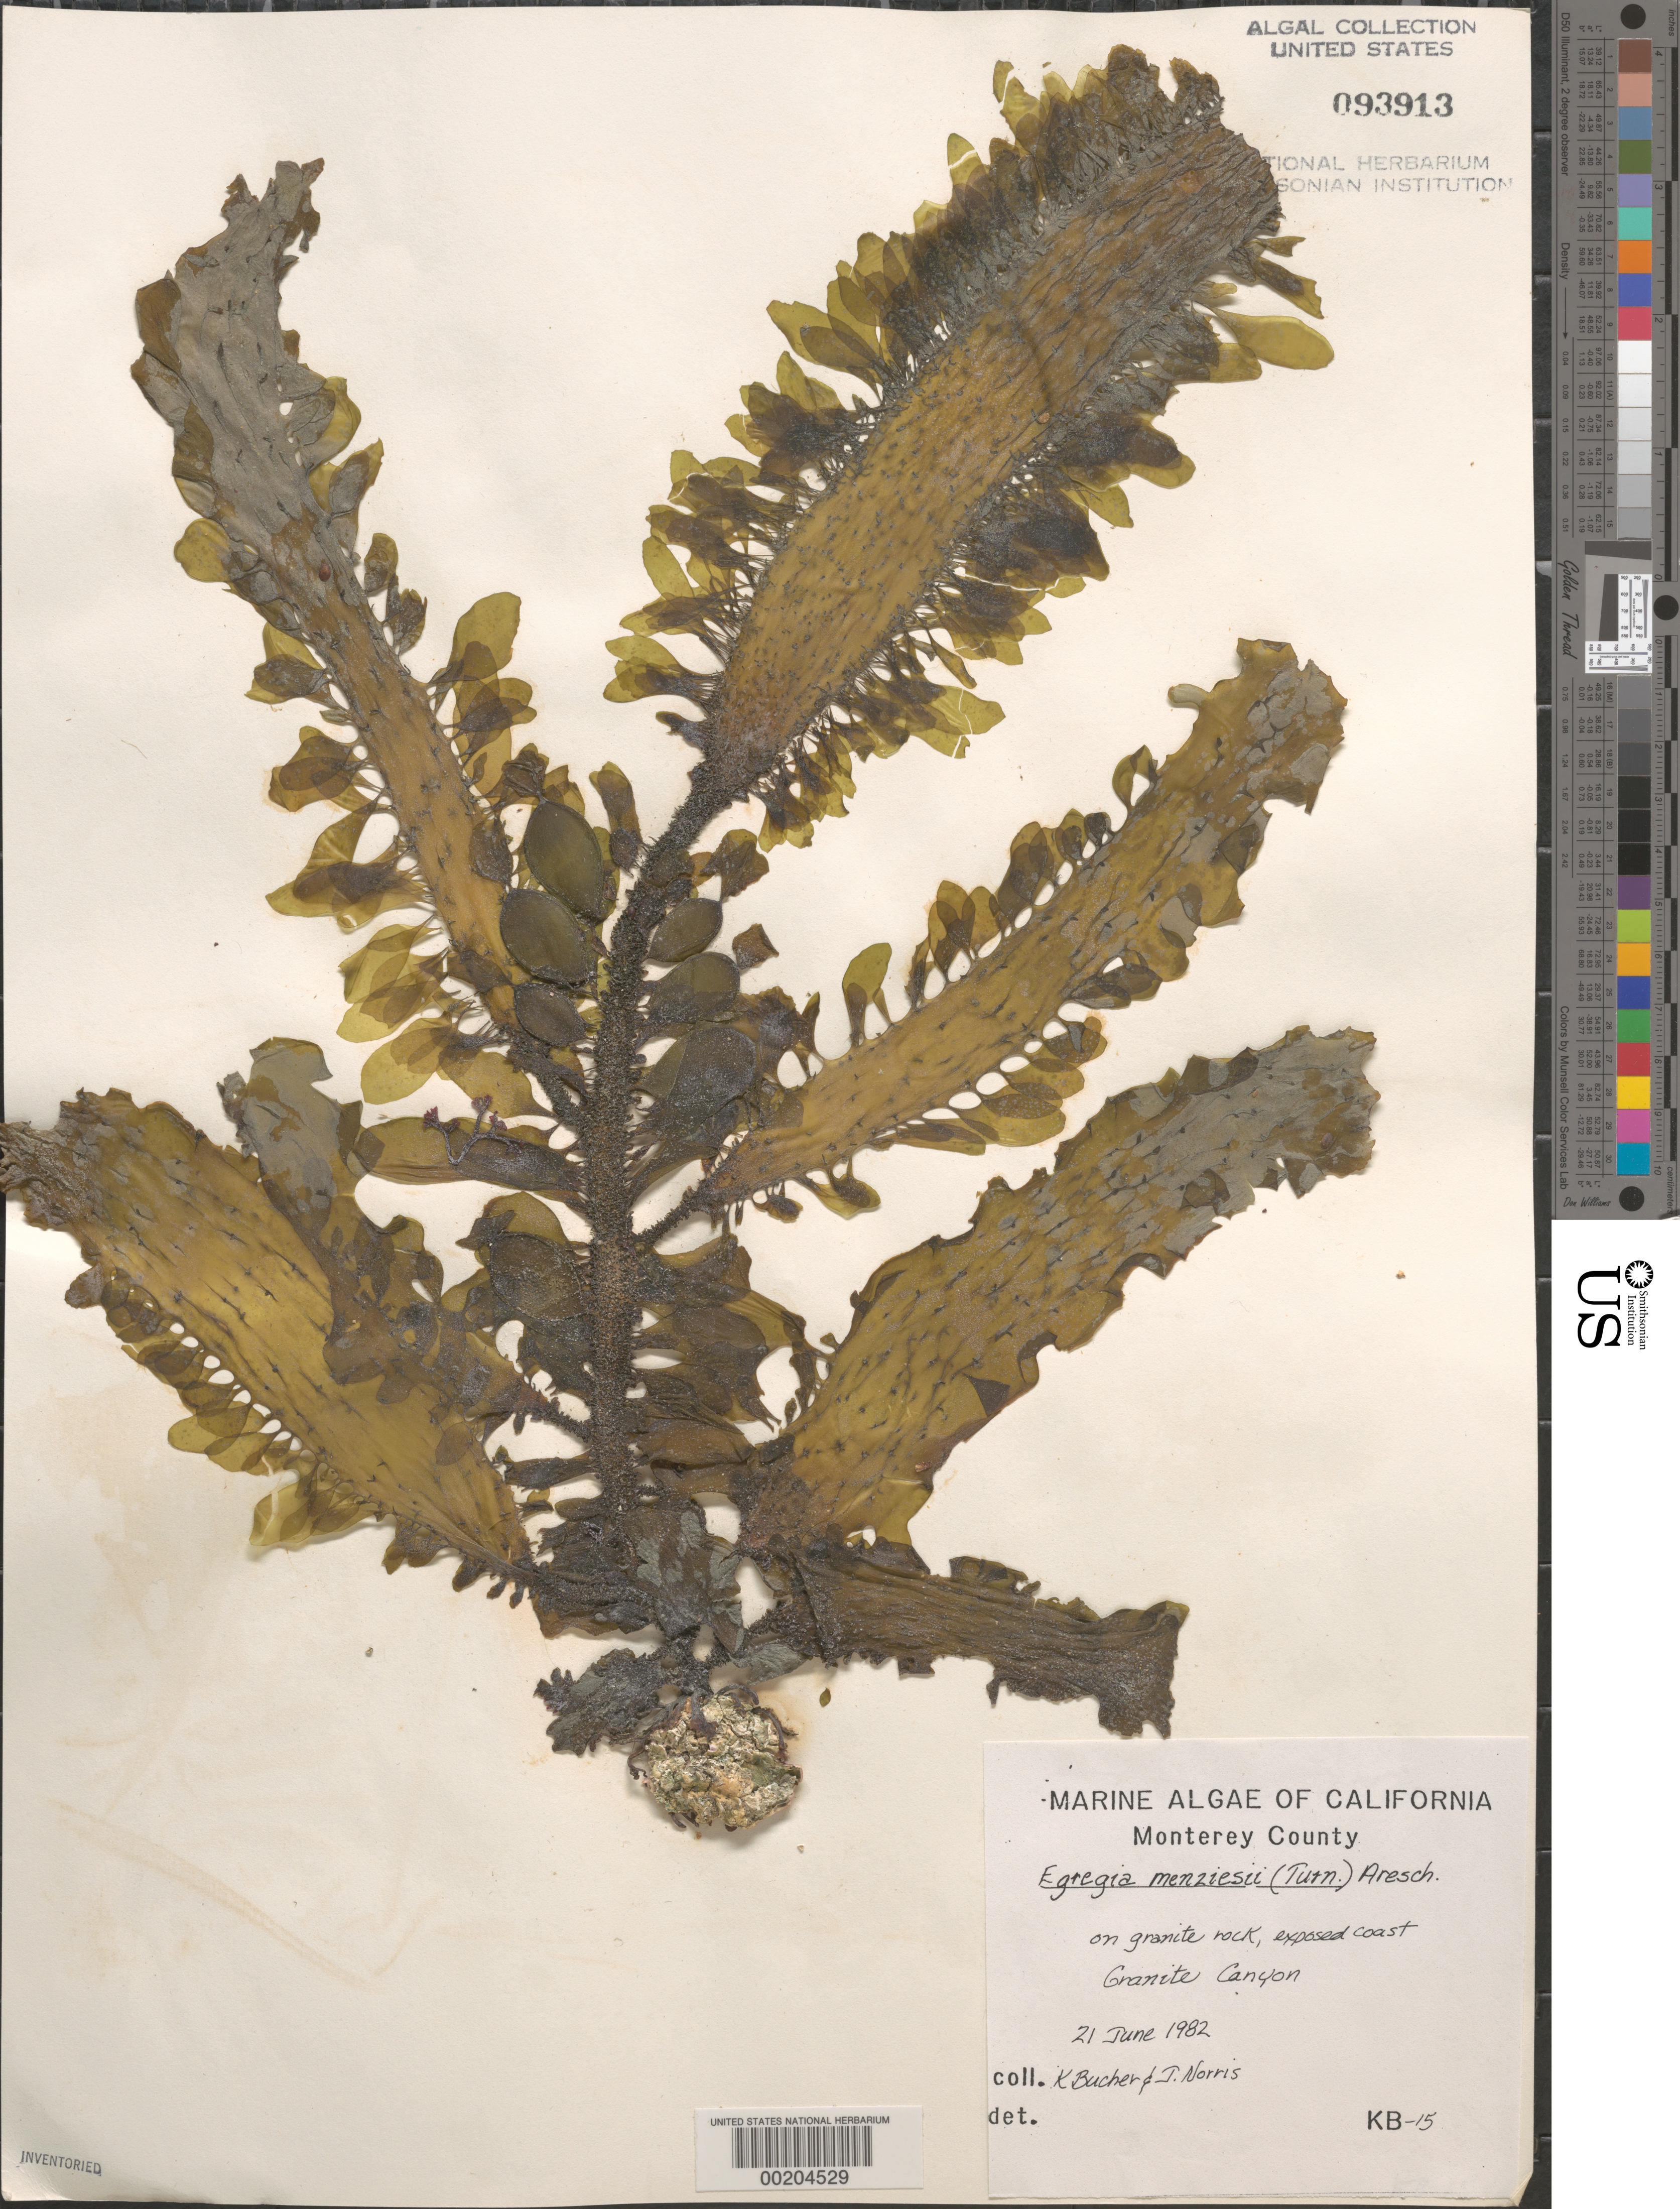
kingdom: Chromista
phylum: Ochrophyta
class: Phaeophyceae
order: Laminariales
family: Lessoniaceae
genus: Egregia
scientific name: Egregia menziesii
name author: (Turner) Aresch.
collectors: K. E. Bucher & J. N. Norris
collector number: KB-15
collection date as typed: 21 Jun 1982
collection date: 1982-06-21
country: United States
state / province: California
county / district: Monterey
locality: Granite Canyon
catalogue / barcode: US 93913